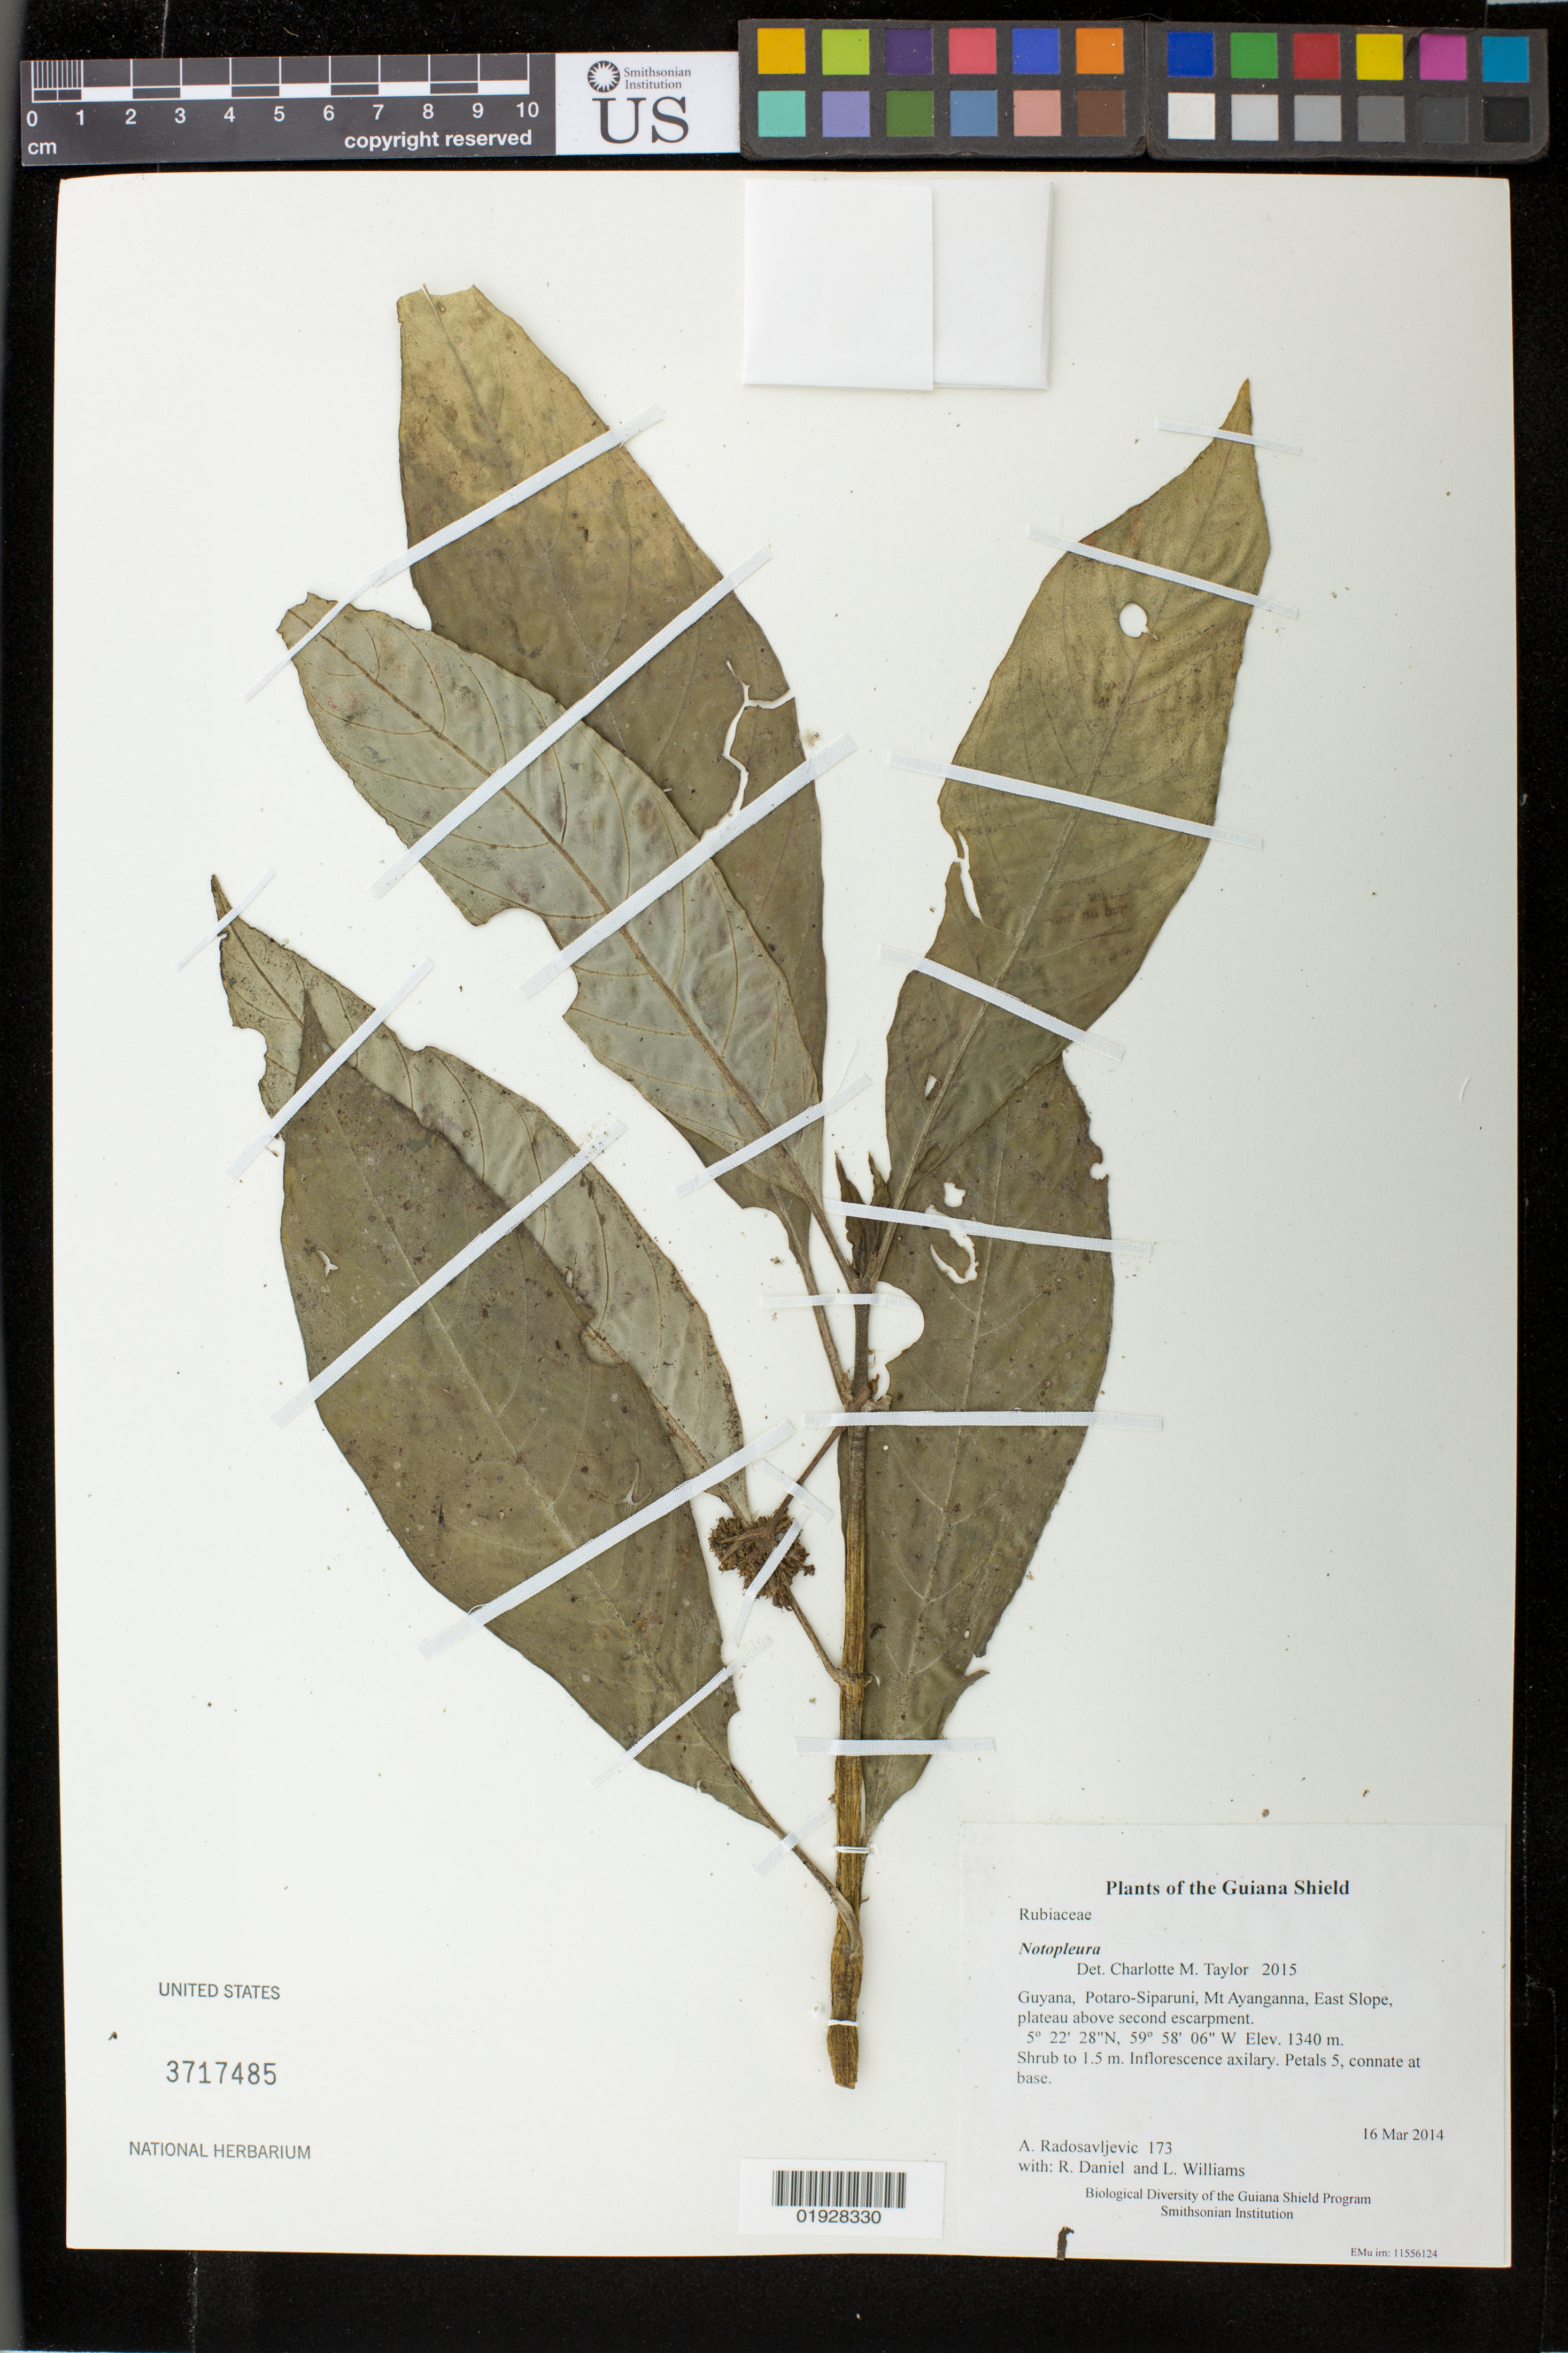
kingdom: Plantae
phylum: Tracheophyta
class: Magnoliopsida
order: Gentianales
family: Rubiaceae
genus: Notopleura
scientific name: Notopleura sp.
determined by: Taylor, Charlotte M.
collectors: A. Radosavljevic, R. Daniel & L. Williams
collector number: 173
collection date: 2014-03-16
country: Guyana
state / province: Potaro-Siparuni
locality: Mt Ayanganna, East Slope, plateau above second escarpment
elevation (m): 1340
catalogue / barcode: US 3717485